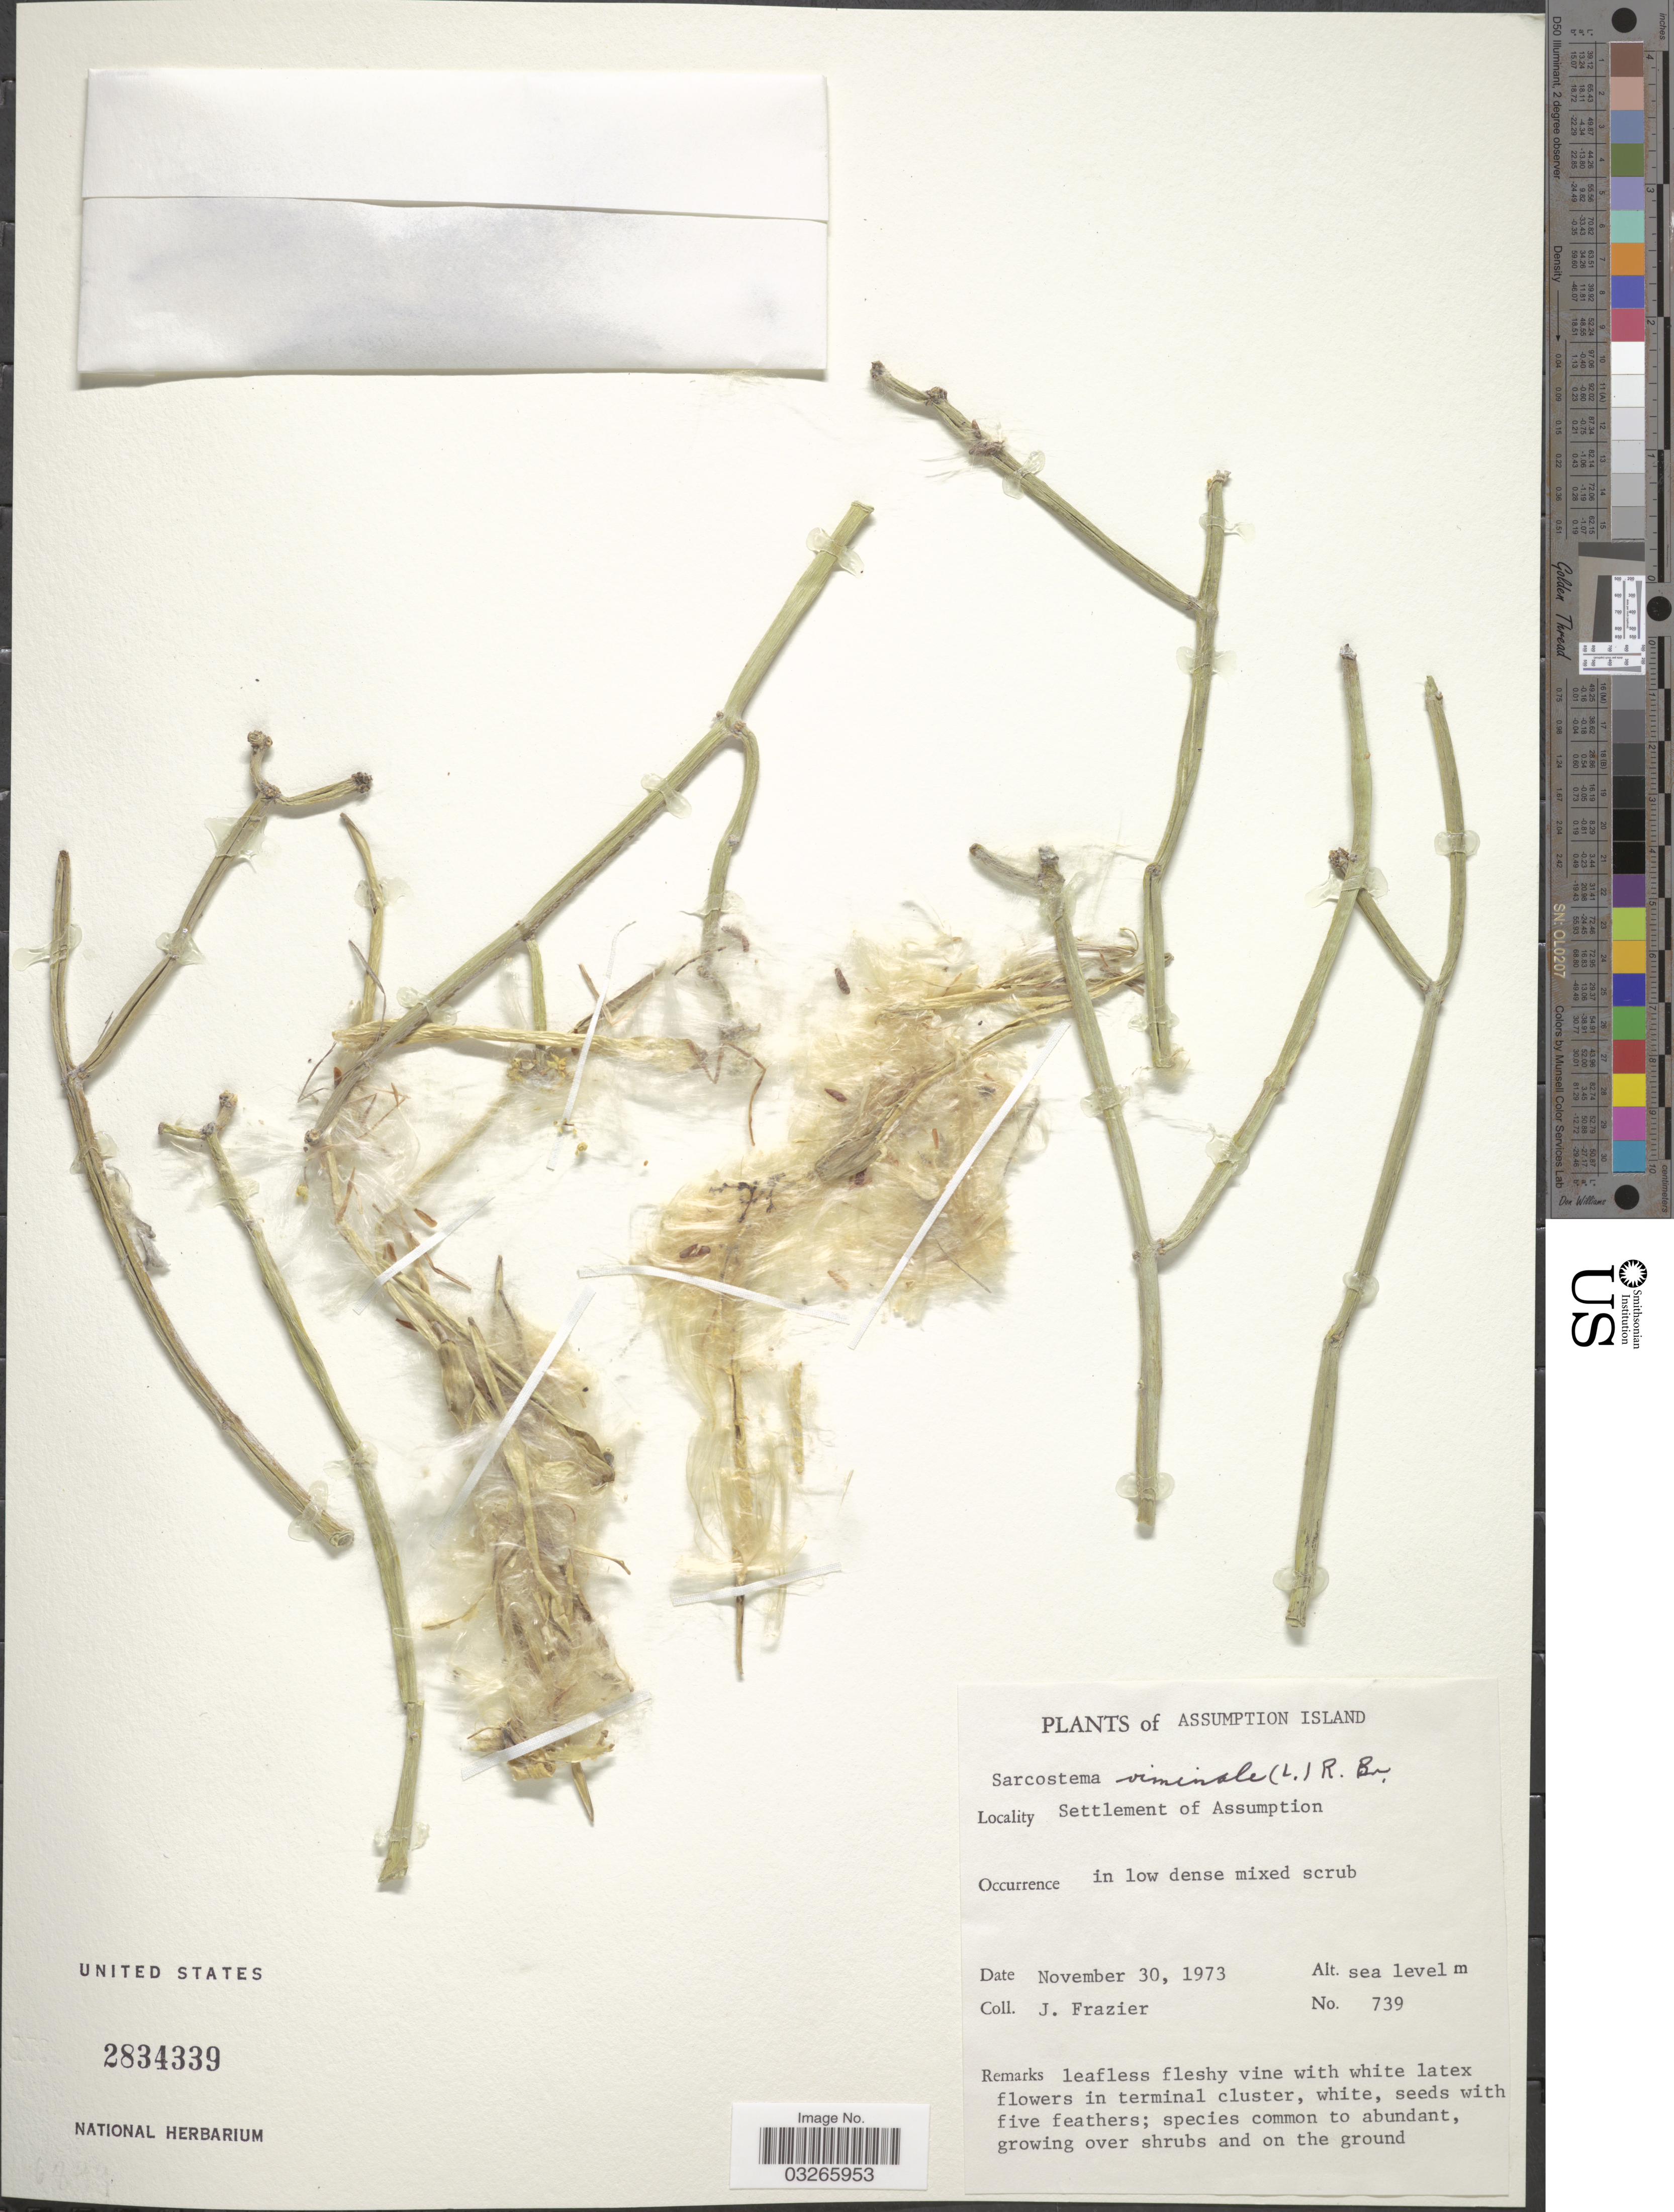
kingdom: Plantae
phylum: Tracheophyta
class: Magnoliopsida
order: Gentianales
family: Apocynaceae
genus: Sarcostemma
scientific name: Sarcostemma viminale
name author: (Linn) R. Br.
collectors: J. Frazier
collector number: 739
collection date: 1973-11-30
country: Seychelles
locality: Assumption Island. Settlement of Assumption.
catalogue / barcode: US 2834339